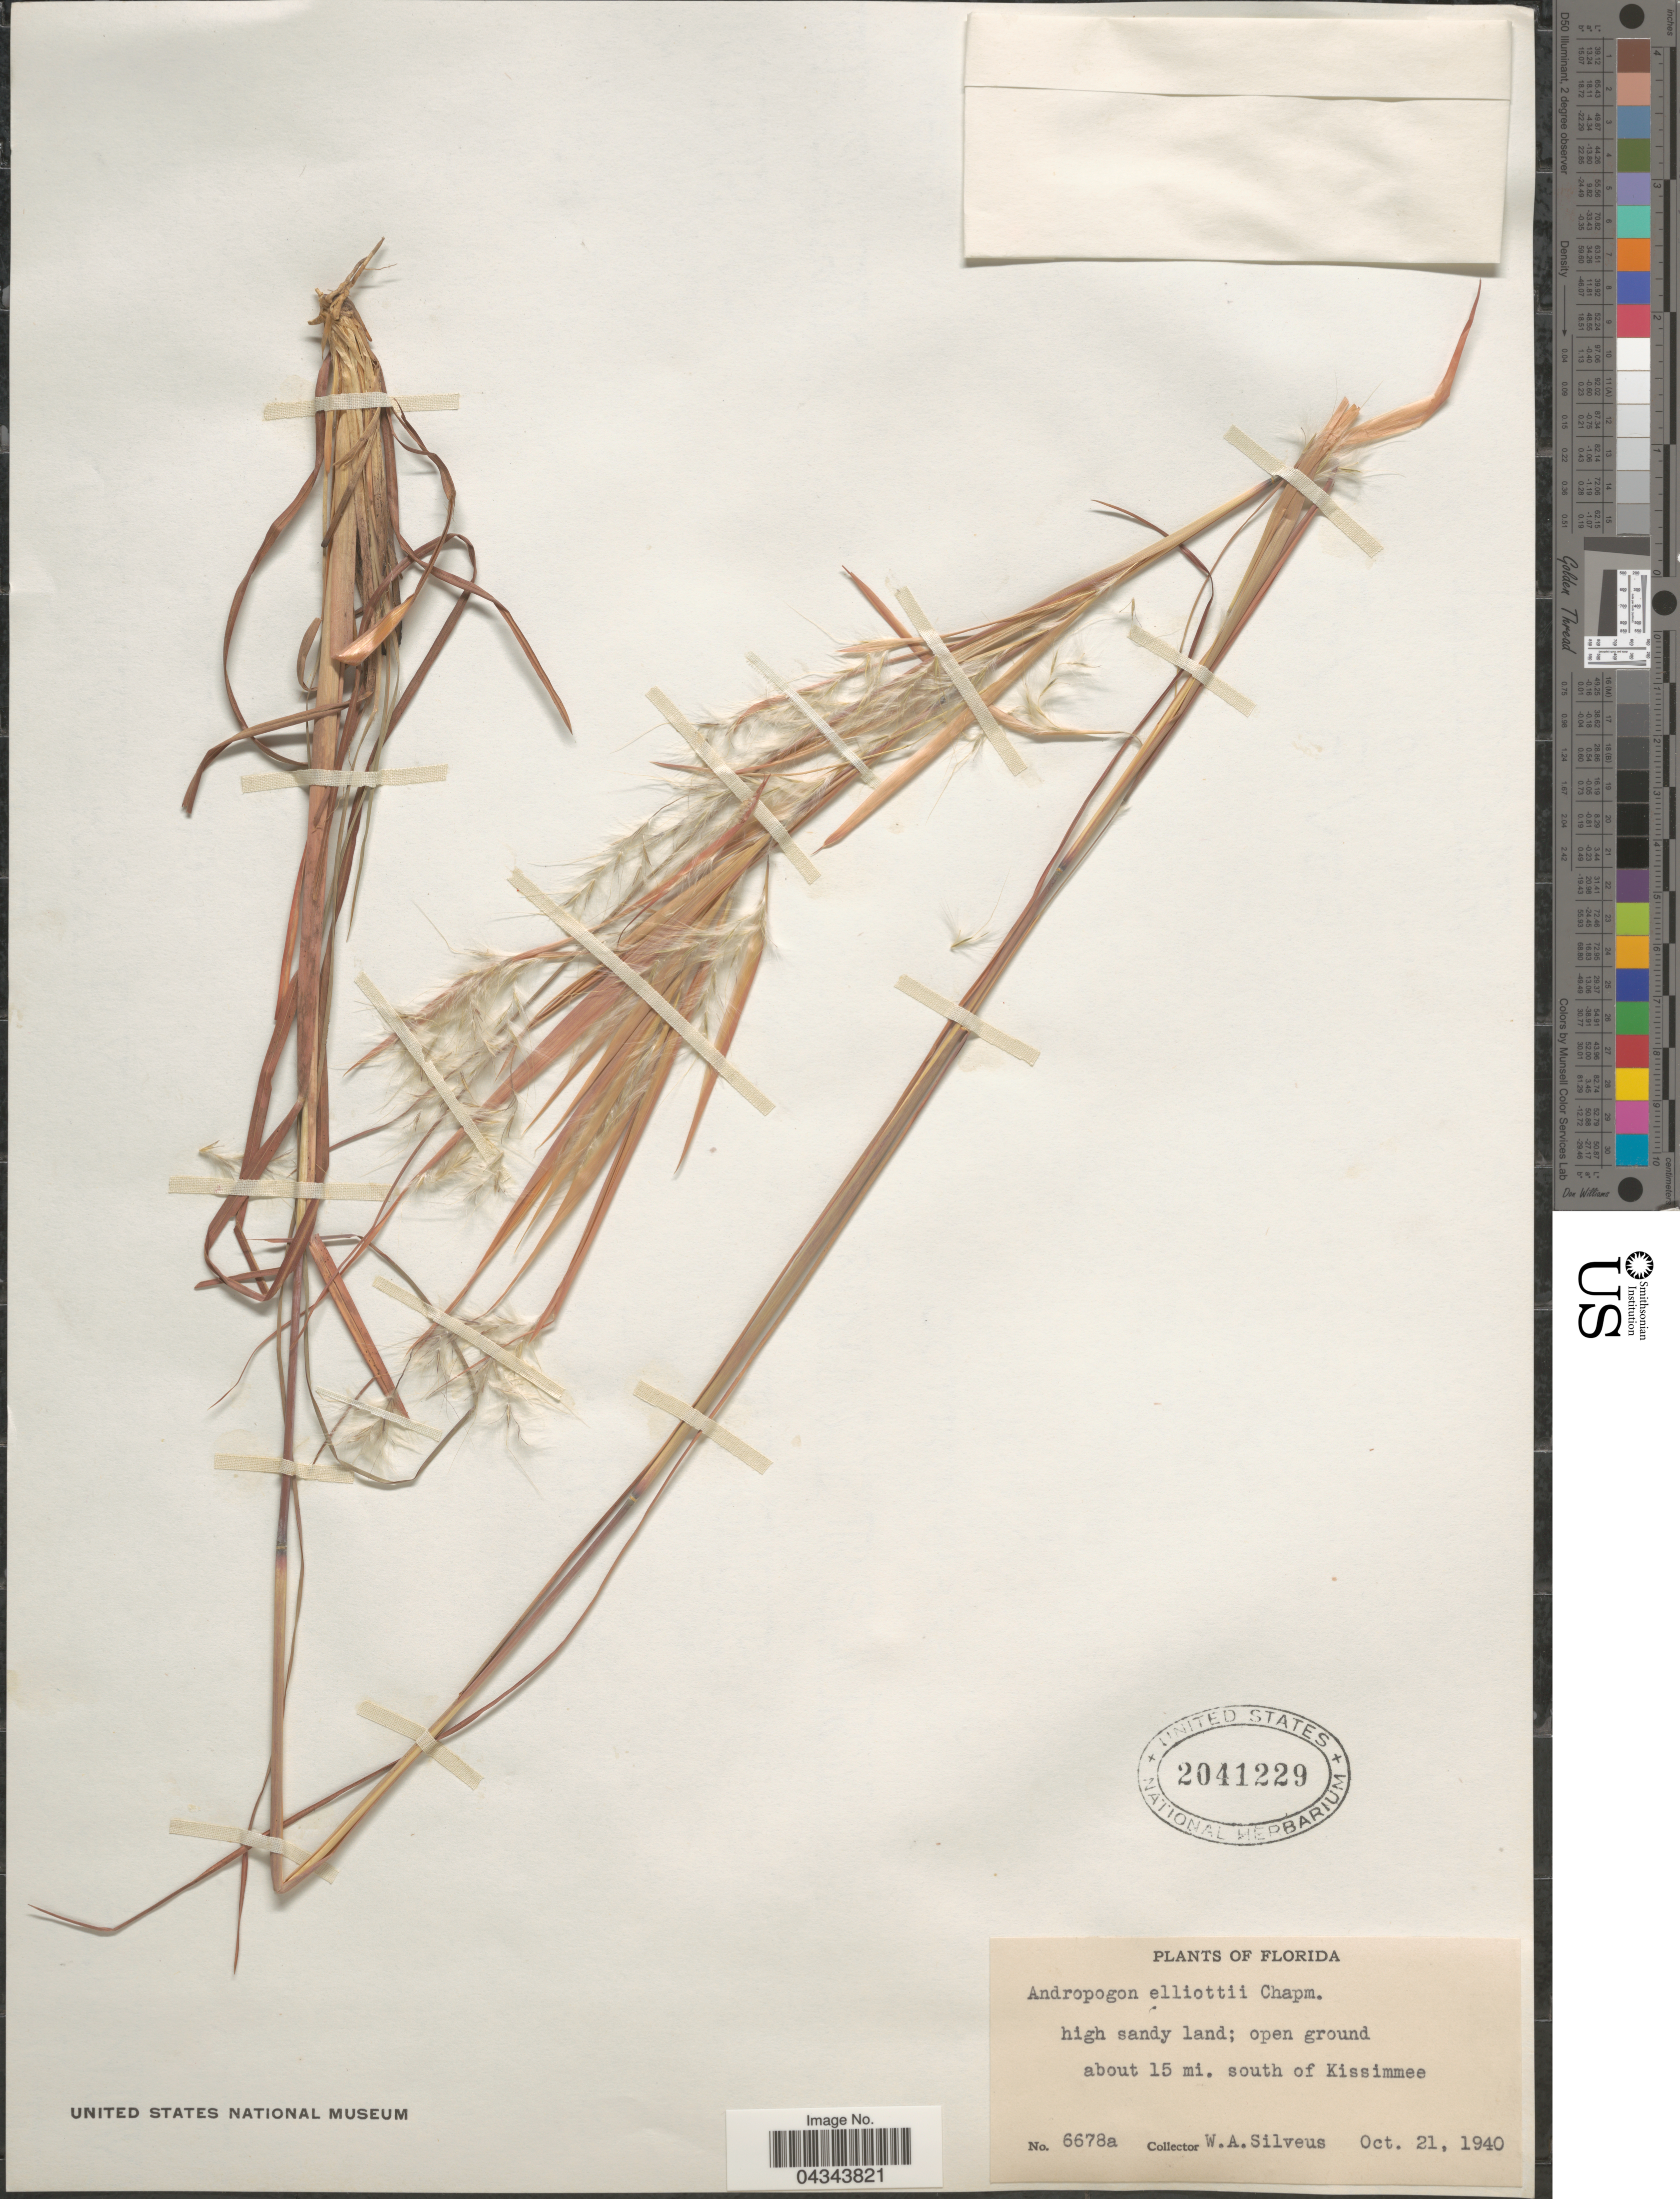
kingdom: Plantae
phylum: Tracheophyta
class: Liliopsida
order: Poales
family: Poaceae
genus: Andropogon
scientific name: Andropogon ternarius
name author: Michx.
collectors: W. Silveus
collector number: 6678a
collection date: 1940-10-21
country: United States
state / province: Florida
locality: About 15 mi. south of Kissimmee.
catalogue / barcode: US 2041229